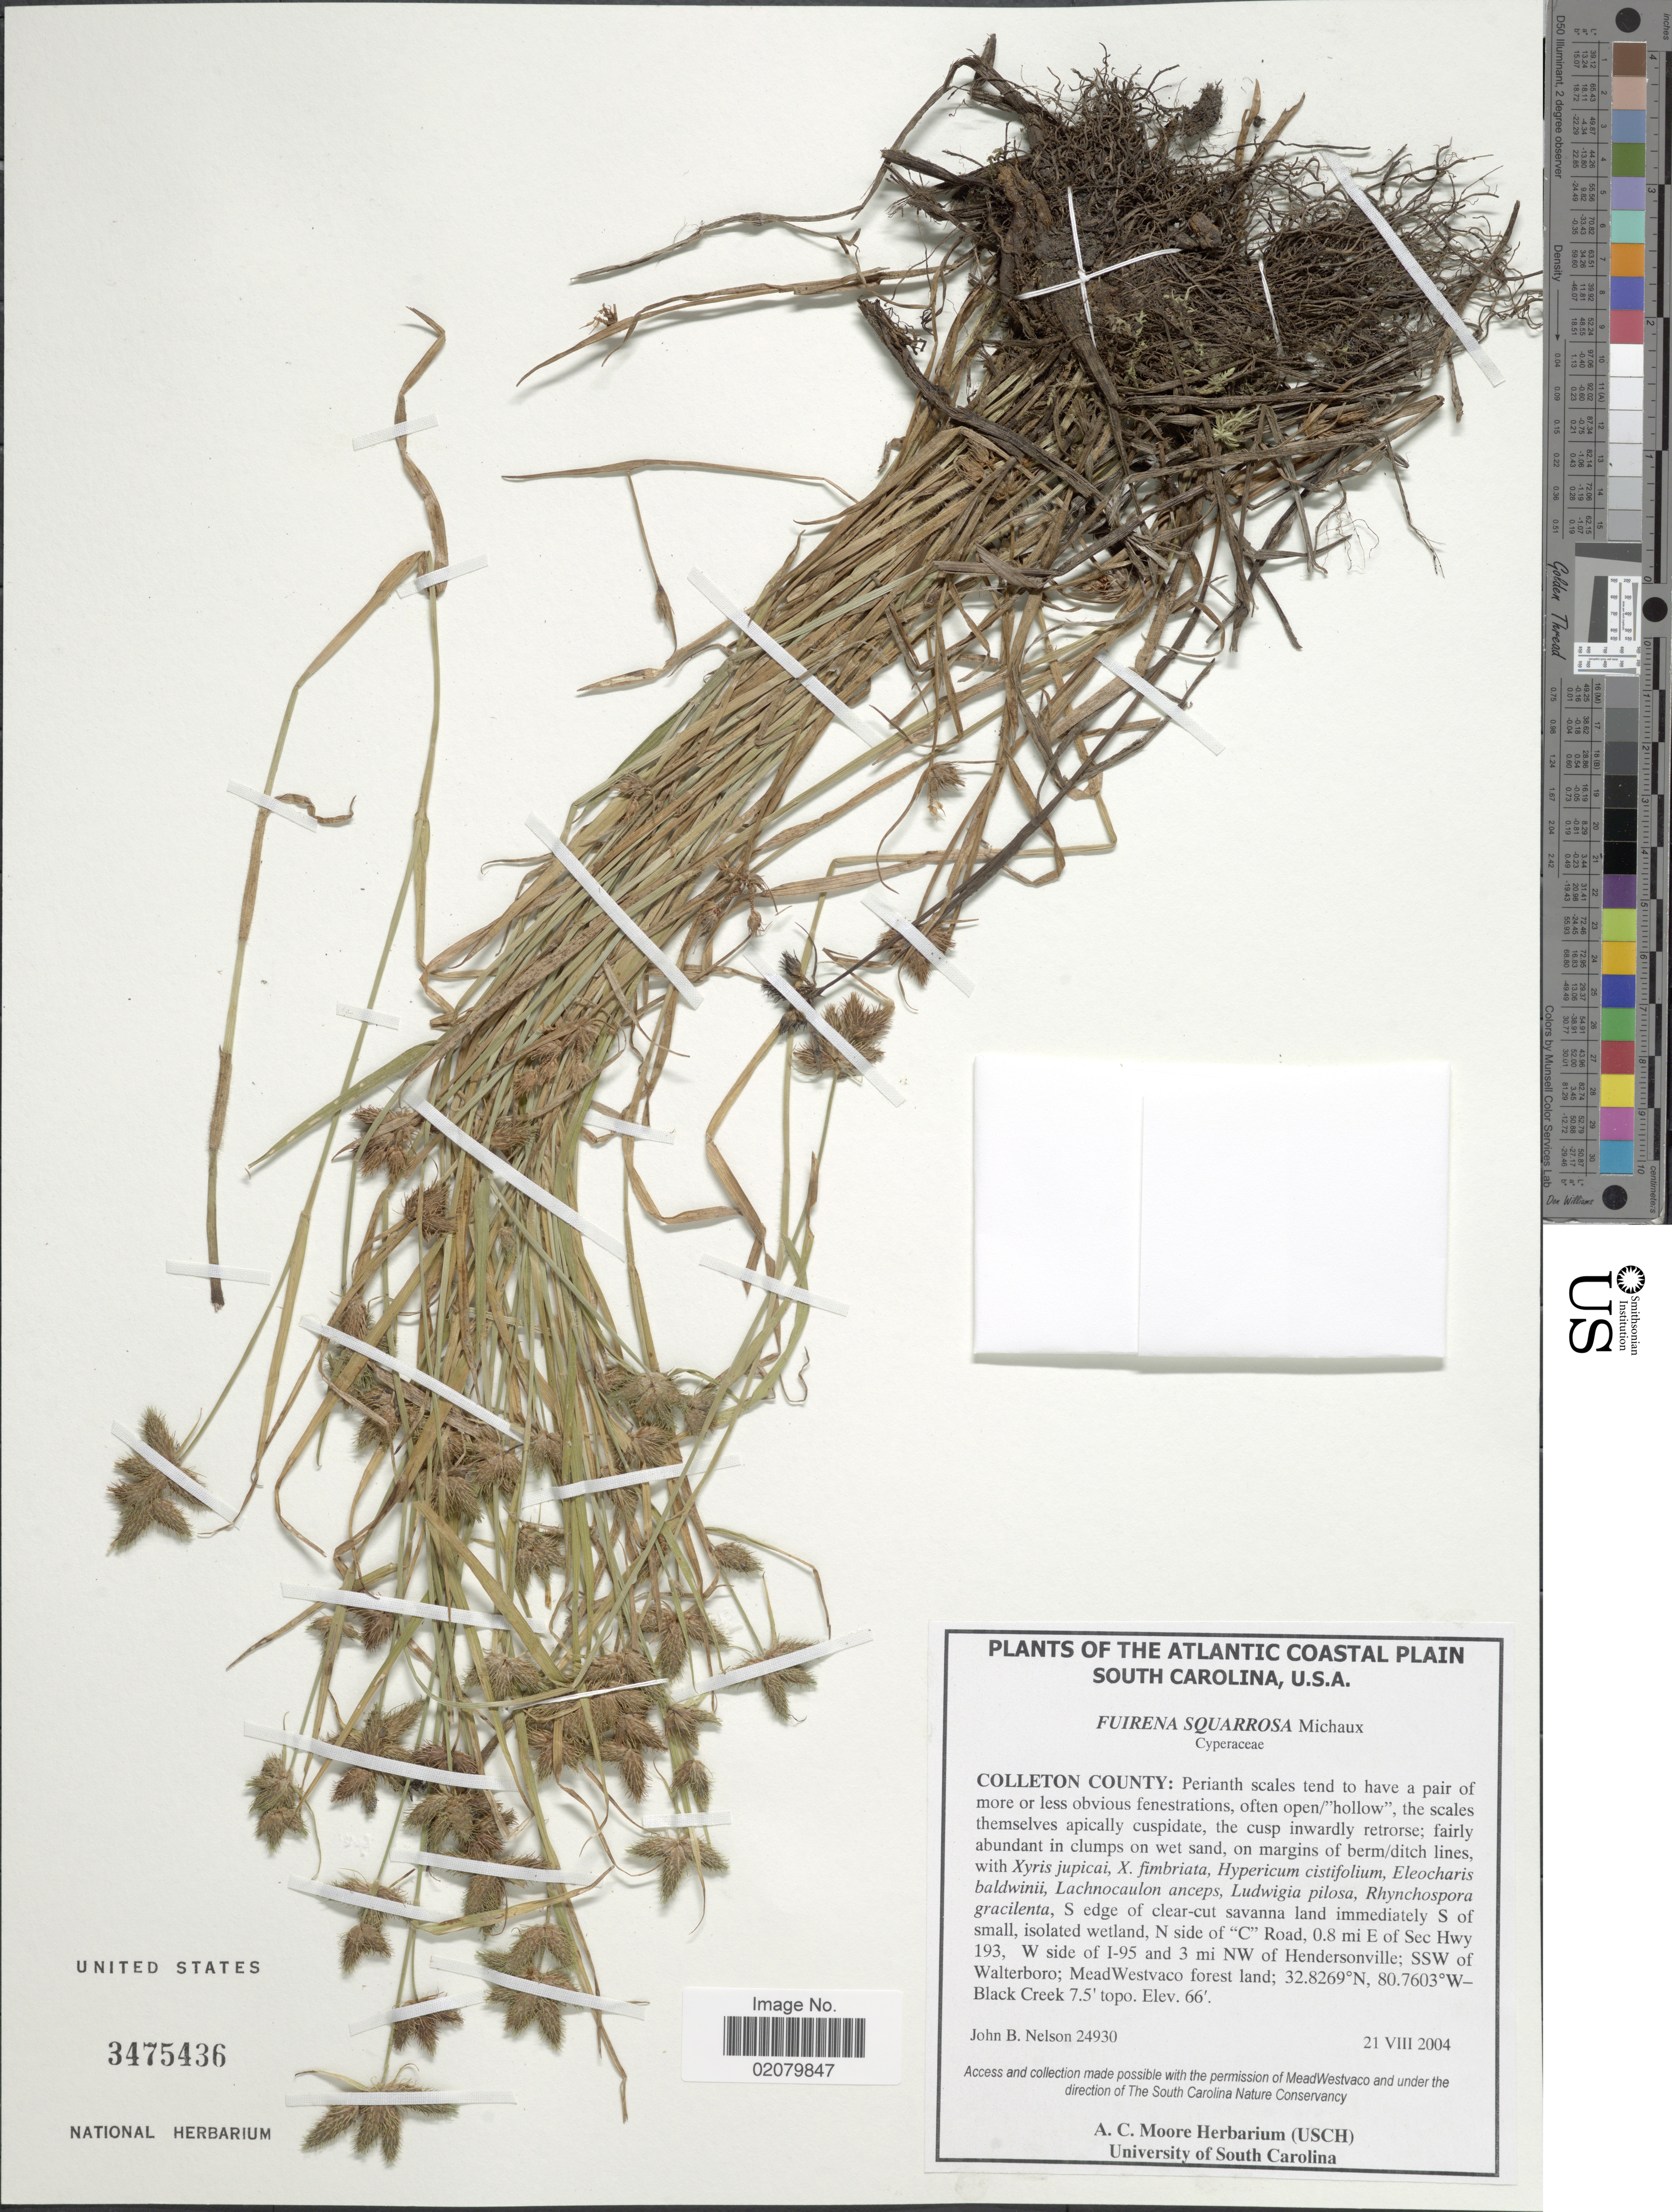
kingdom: Plantae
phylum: Tracheophyta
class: Liliopsida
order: Poales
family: Cyperaceae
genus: Fuirena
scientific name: Fuirena squarrosa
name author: Michx.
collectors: J. B. Nelson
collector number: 24930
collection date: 2004-08-21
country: United States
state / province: South Carolina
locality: Colleton County, N side of "C" Road, 0.8 mi E of Sec Hwy 193, W side of I-95 and 3 mi NW of Hendersonville; SSW of Walterboro; MeadWestvaco forest land, Black Creek 7.5' topo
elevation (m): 20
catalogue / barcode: US 3475436